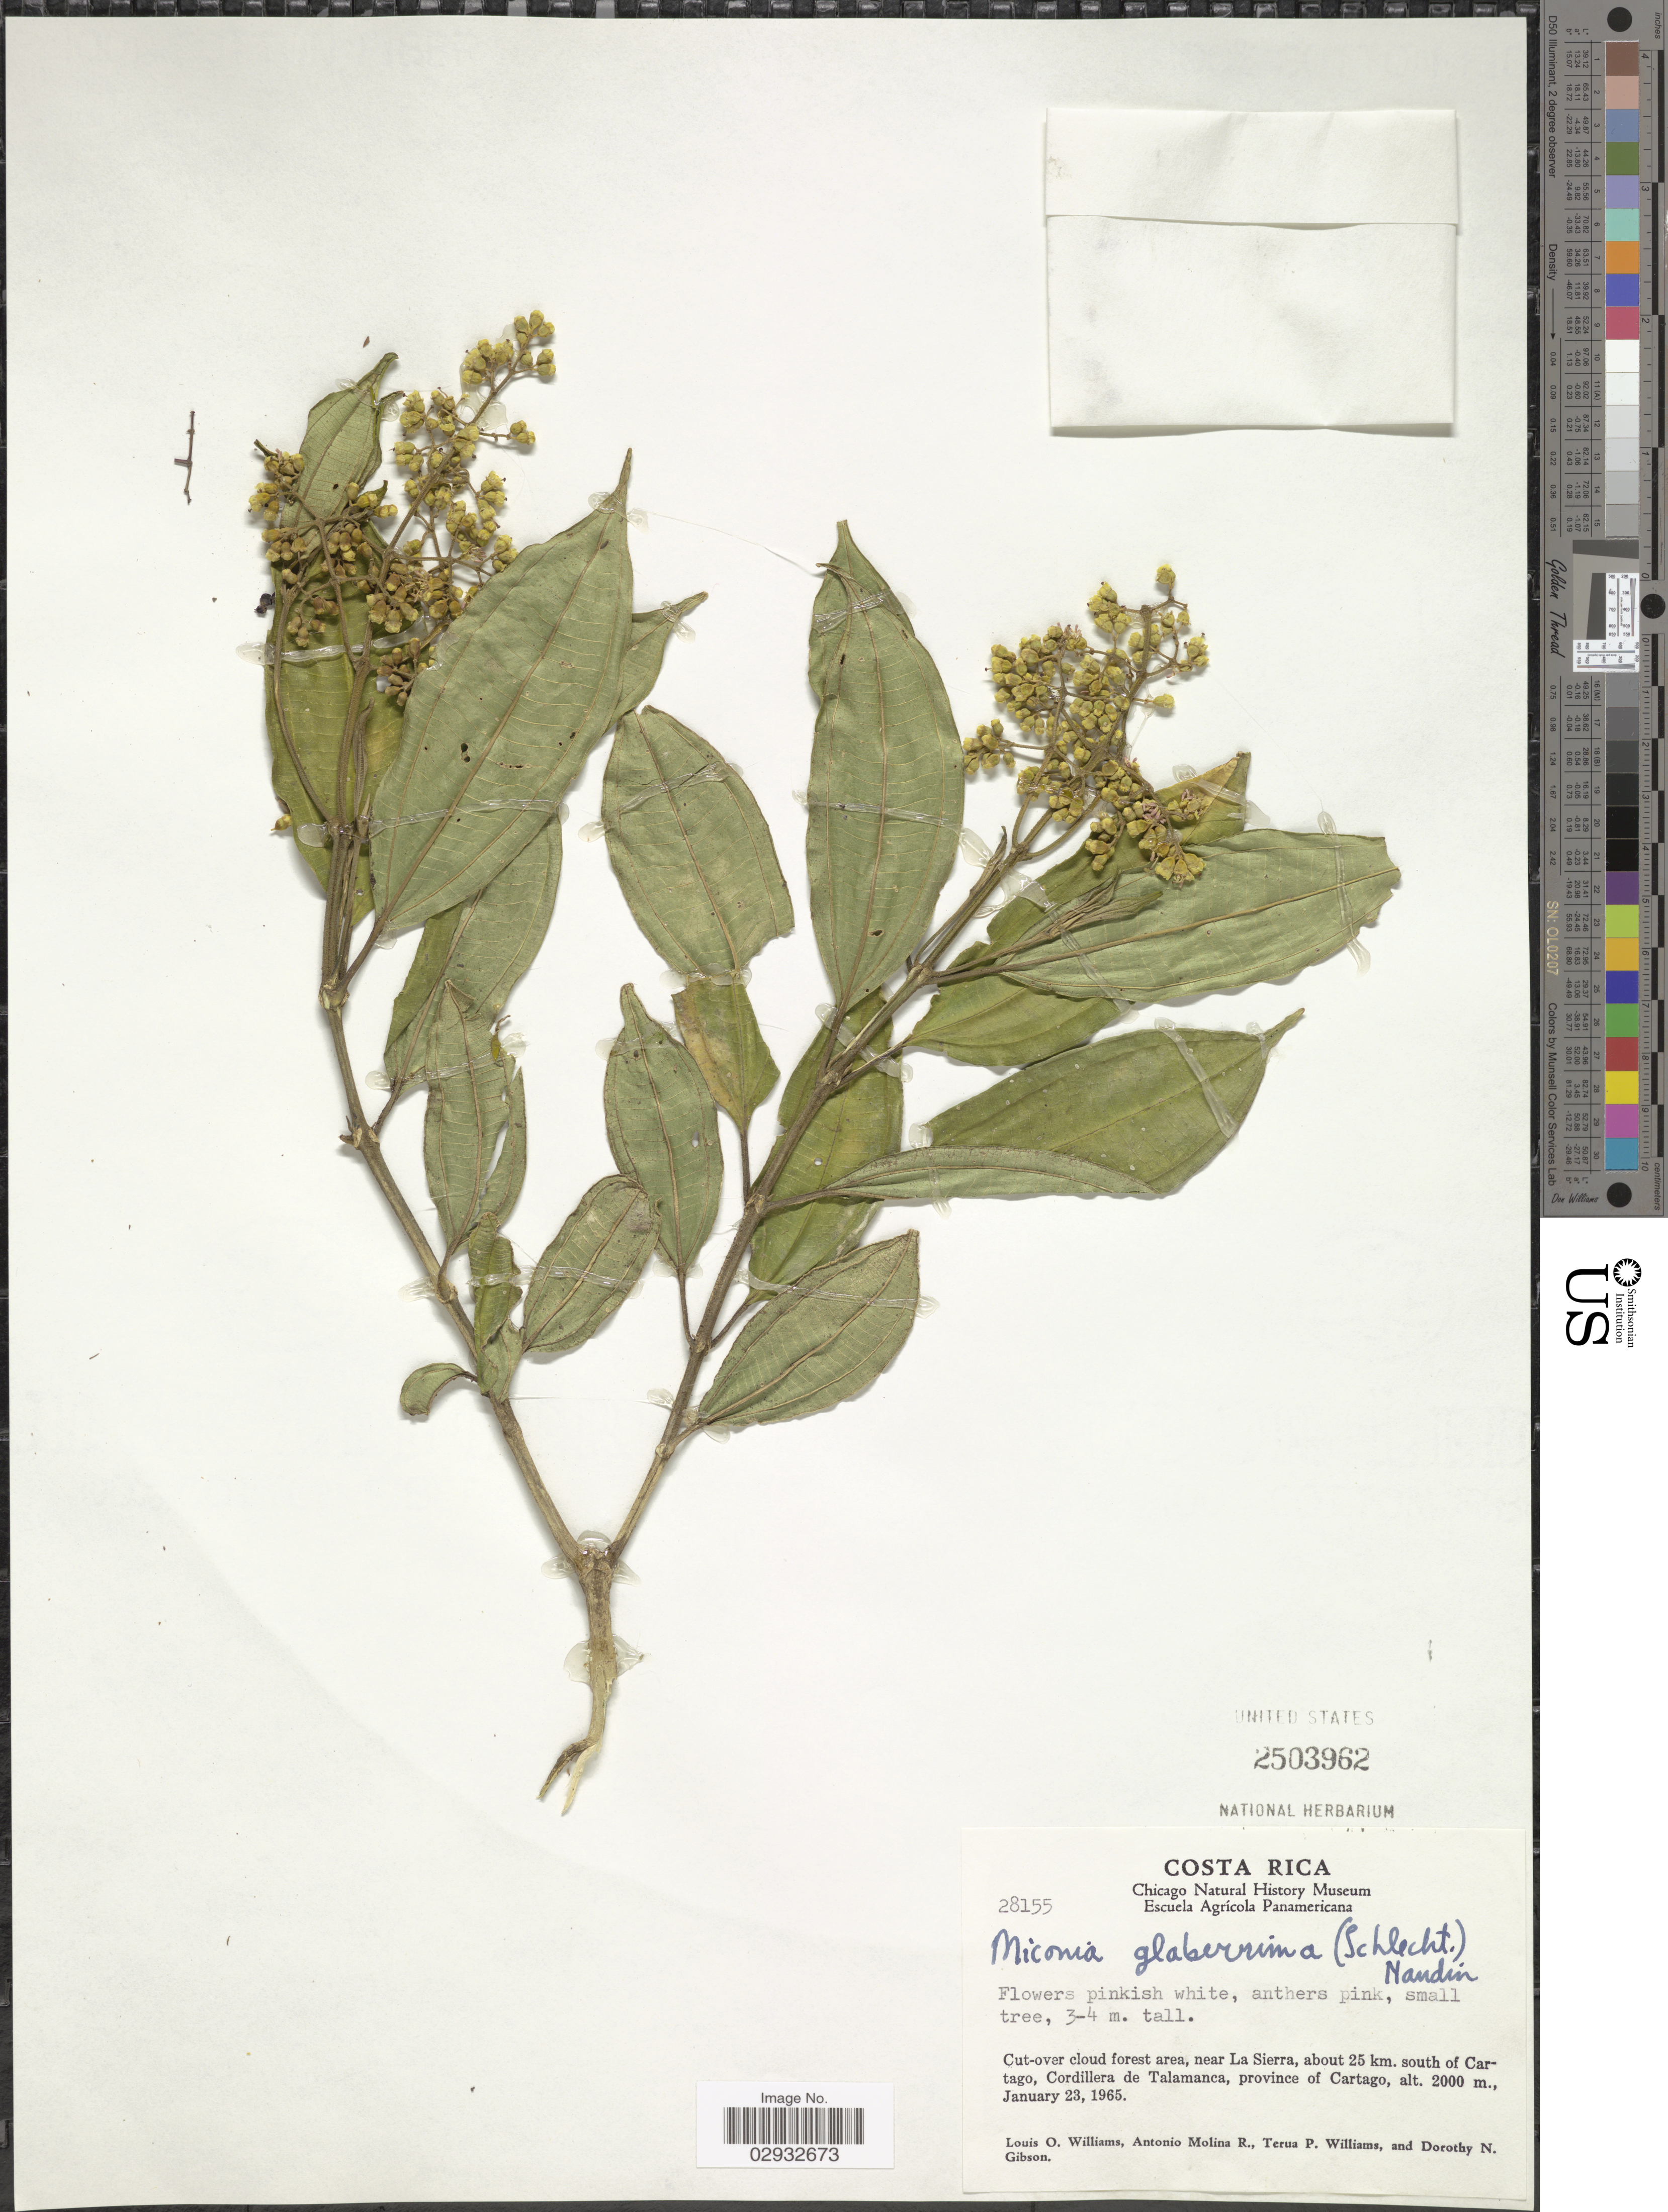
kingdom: Plantae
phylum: Tracheophyta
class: Magnoliopsida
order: Myrtales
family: Melastomataceae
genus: Miconia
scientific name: Miconia glaberrima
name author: (Schltdl.) Naudin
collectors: L. O. Williams, A. Molina R., T. Williams & D. N. Gibson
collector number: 28155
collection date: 1965-01-23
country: Costa Rica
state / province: Cartago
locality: Cut-over cloud forest area, near La Sierra, about 25 km. south of Cartago, Cordillera de Talamanca.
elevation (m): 2000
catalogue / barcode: US 2503962